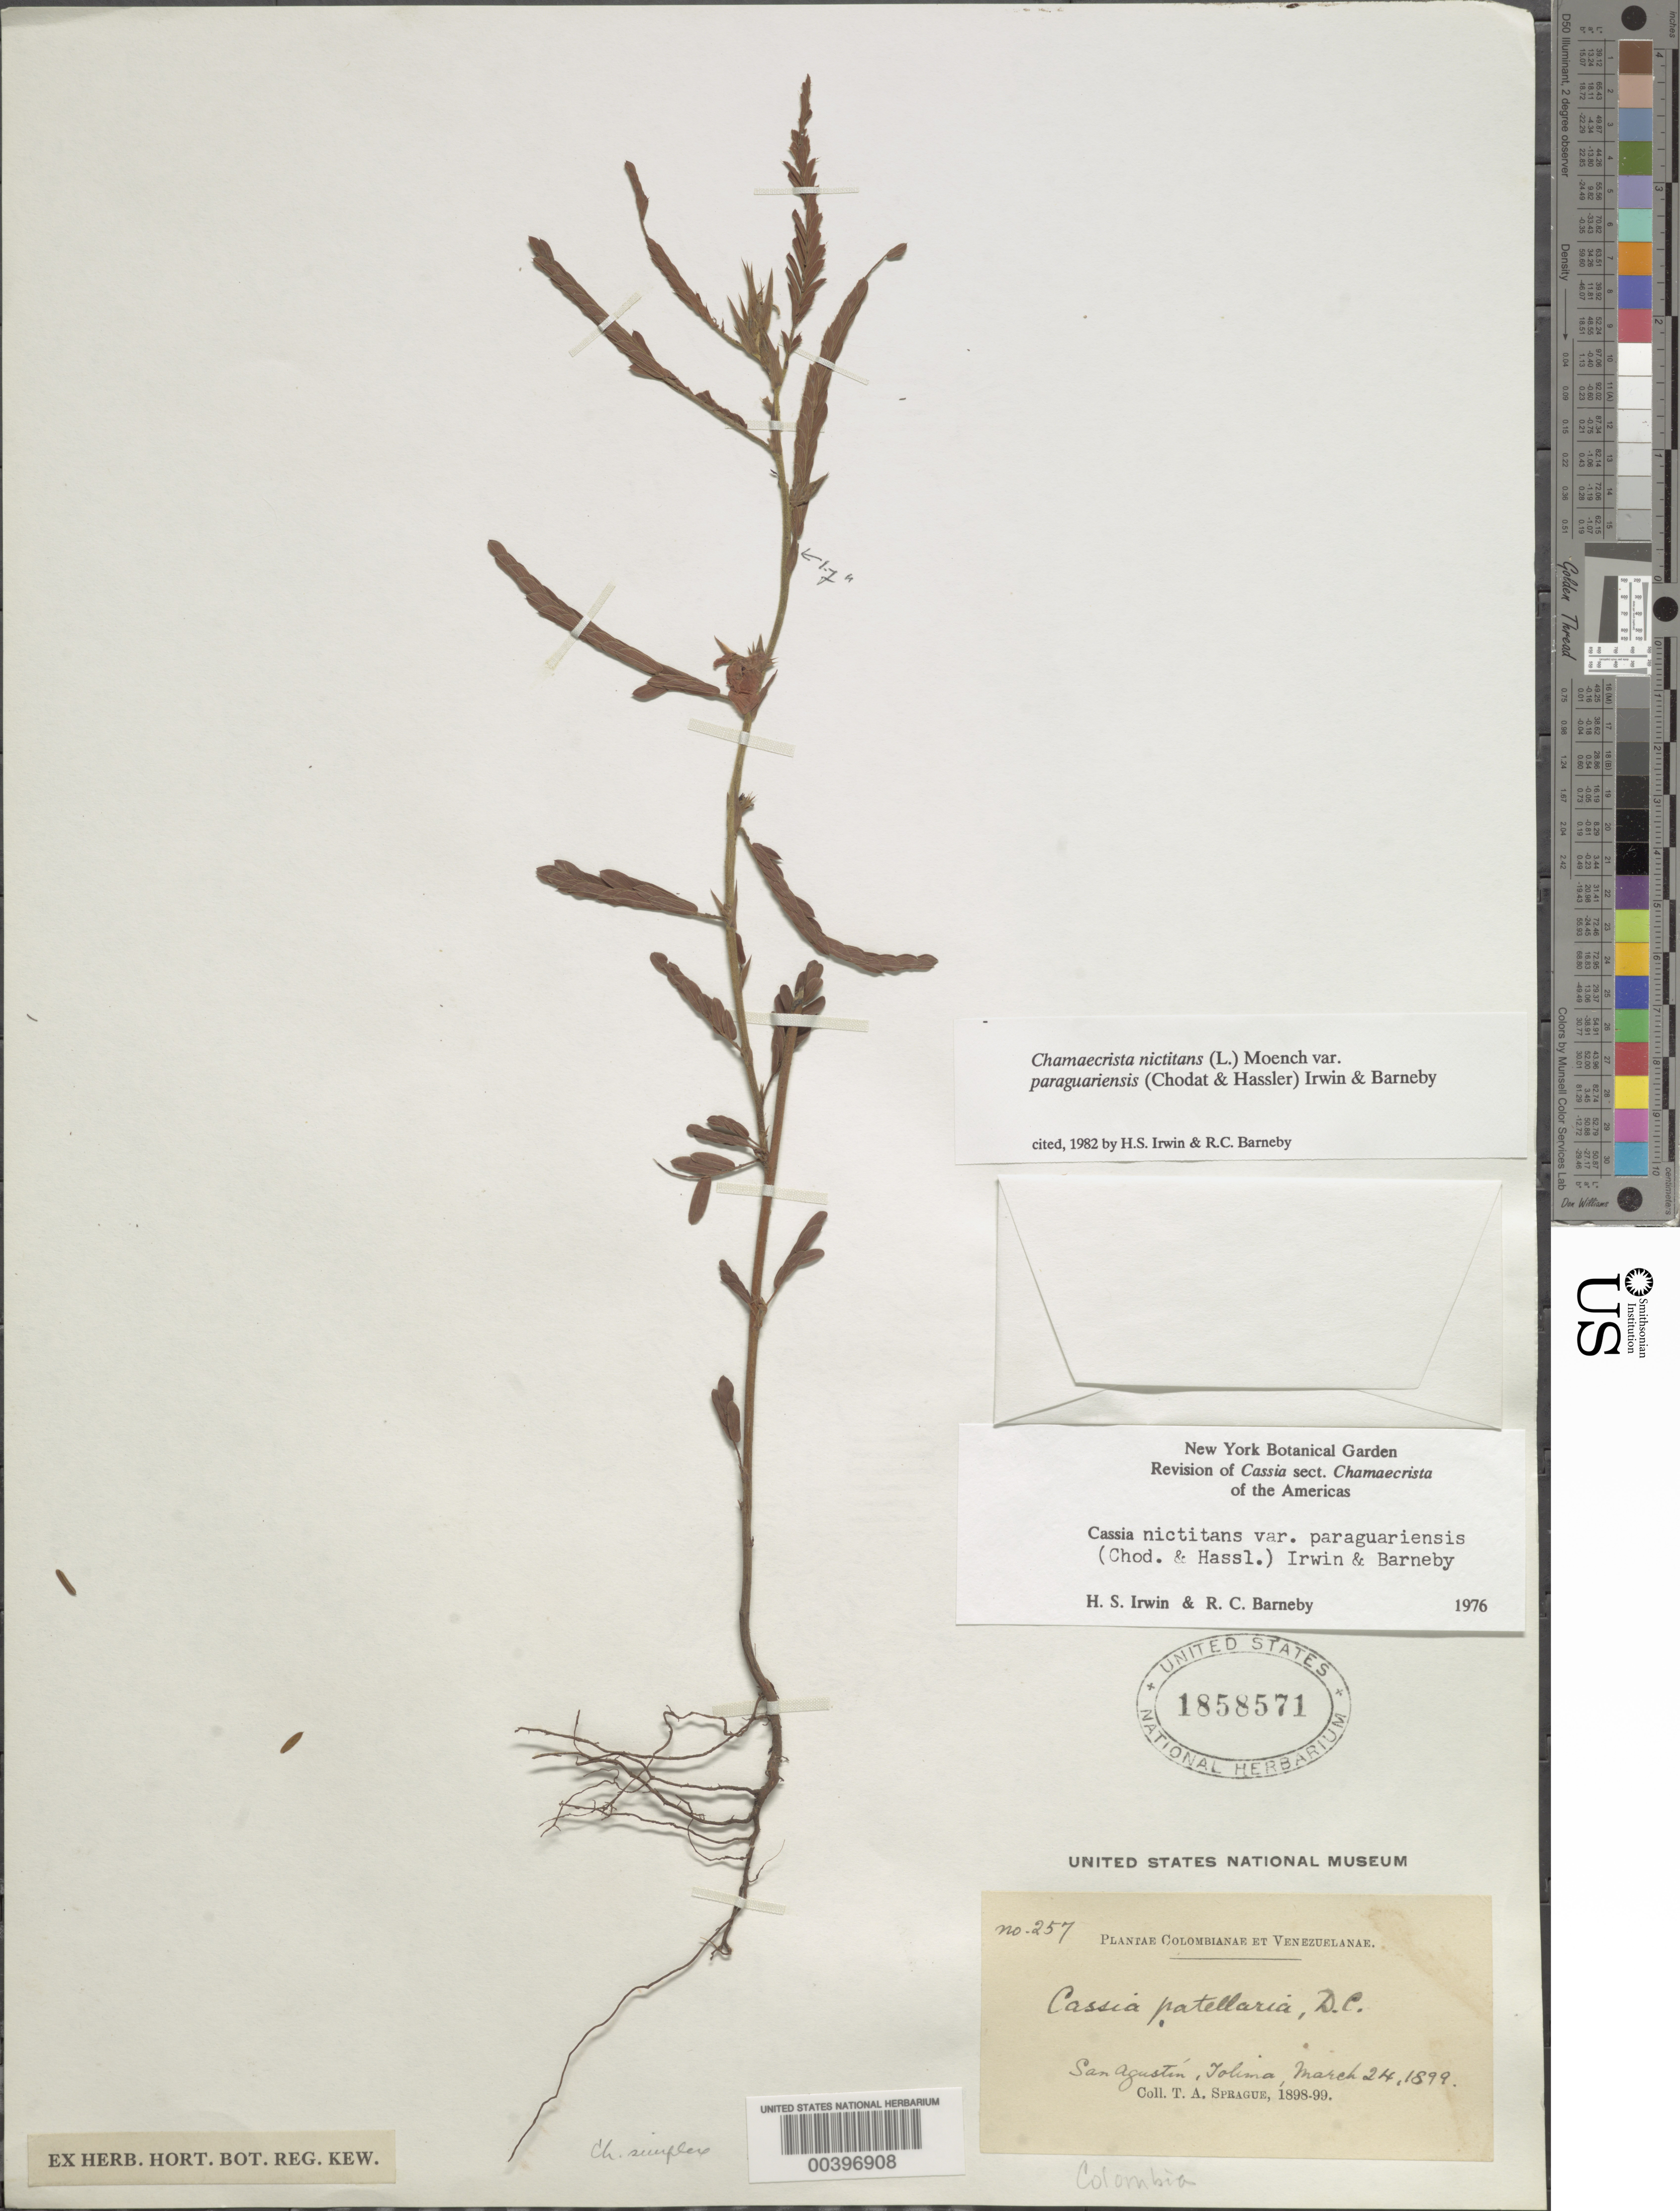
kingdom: Plantae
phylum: Tracheophyta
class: Magnoliopsida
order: Fabales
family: Fabaceae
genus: Chamaecrista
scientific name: Chamaecrista nictitans var. paraguariensis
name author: (Chodat & Hassl.) H.S. Irwin & Barneby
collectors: T. A. Sprague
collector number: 257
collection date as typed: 24 Mar 1899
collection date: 1899-03-24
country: Colombia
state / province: Tolima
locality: San Agustin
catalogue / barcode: US 1858571